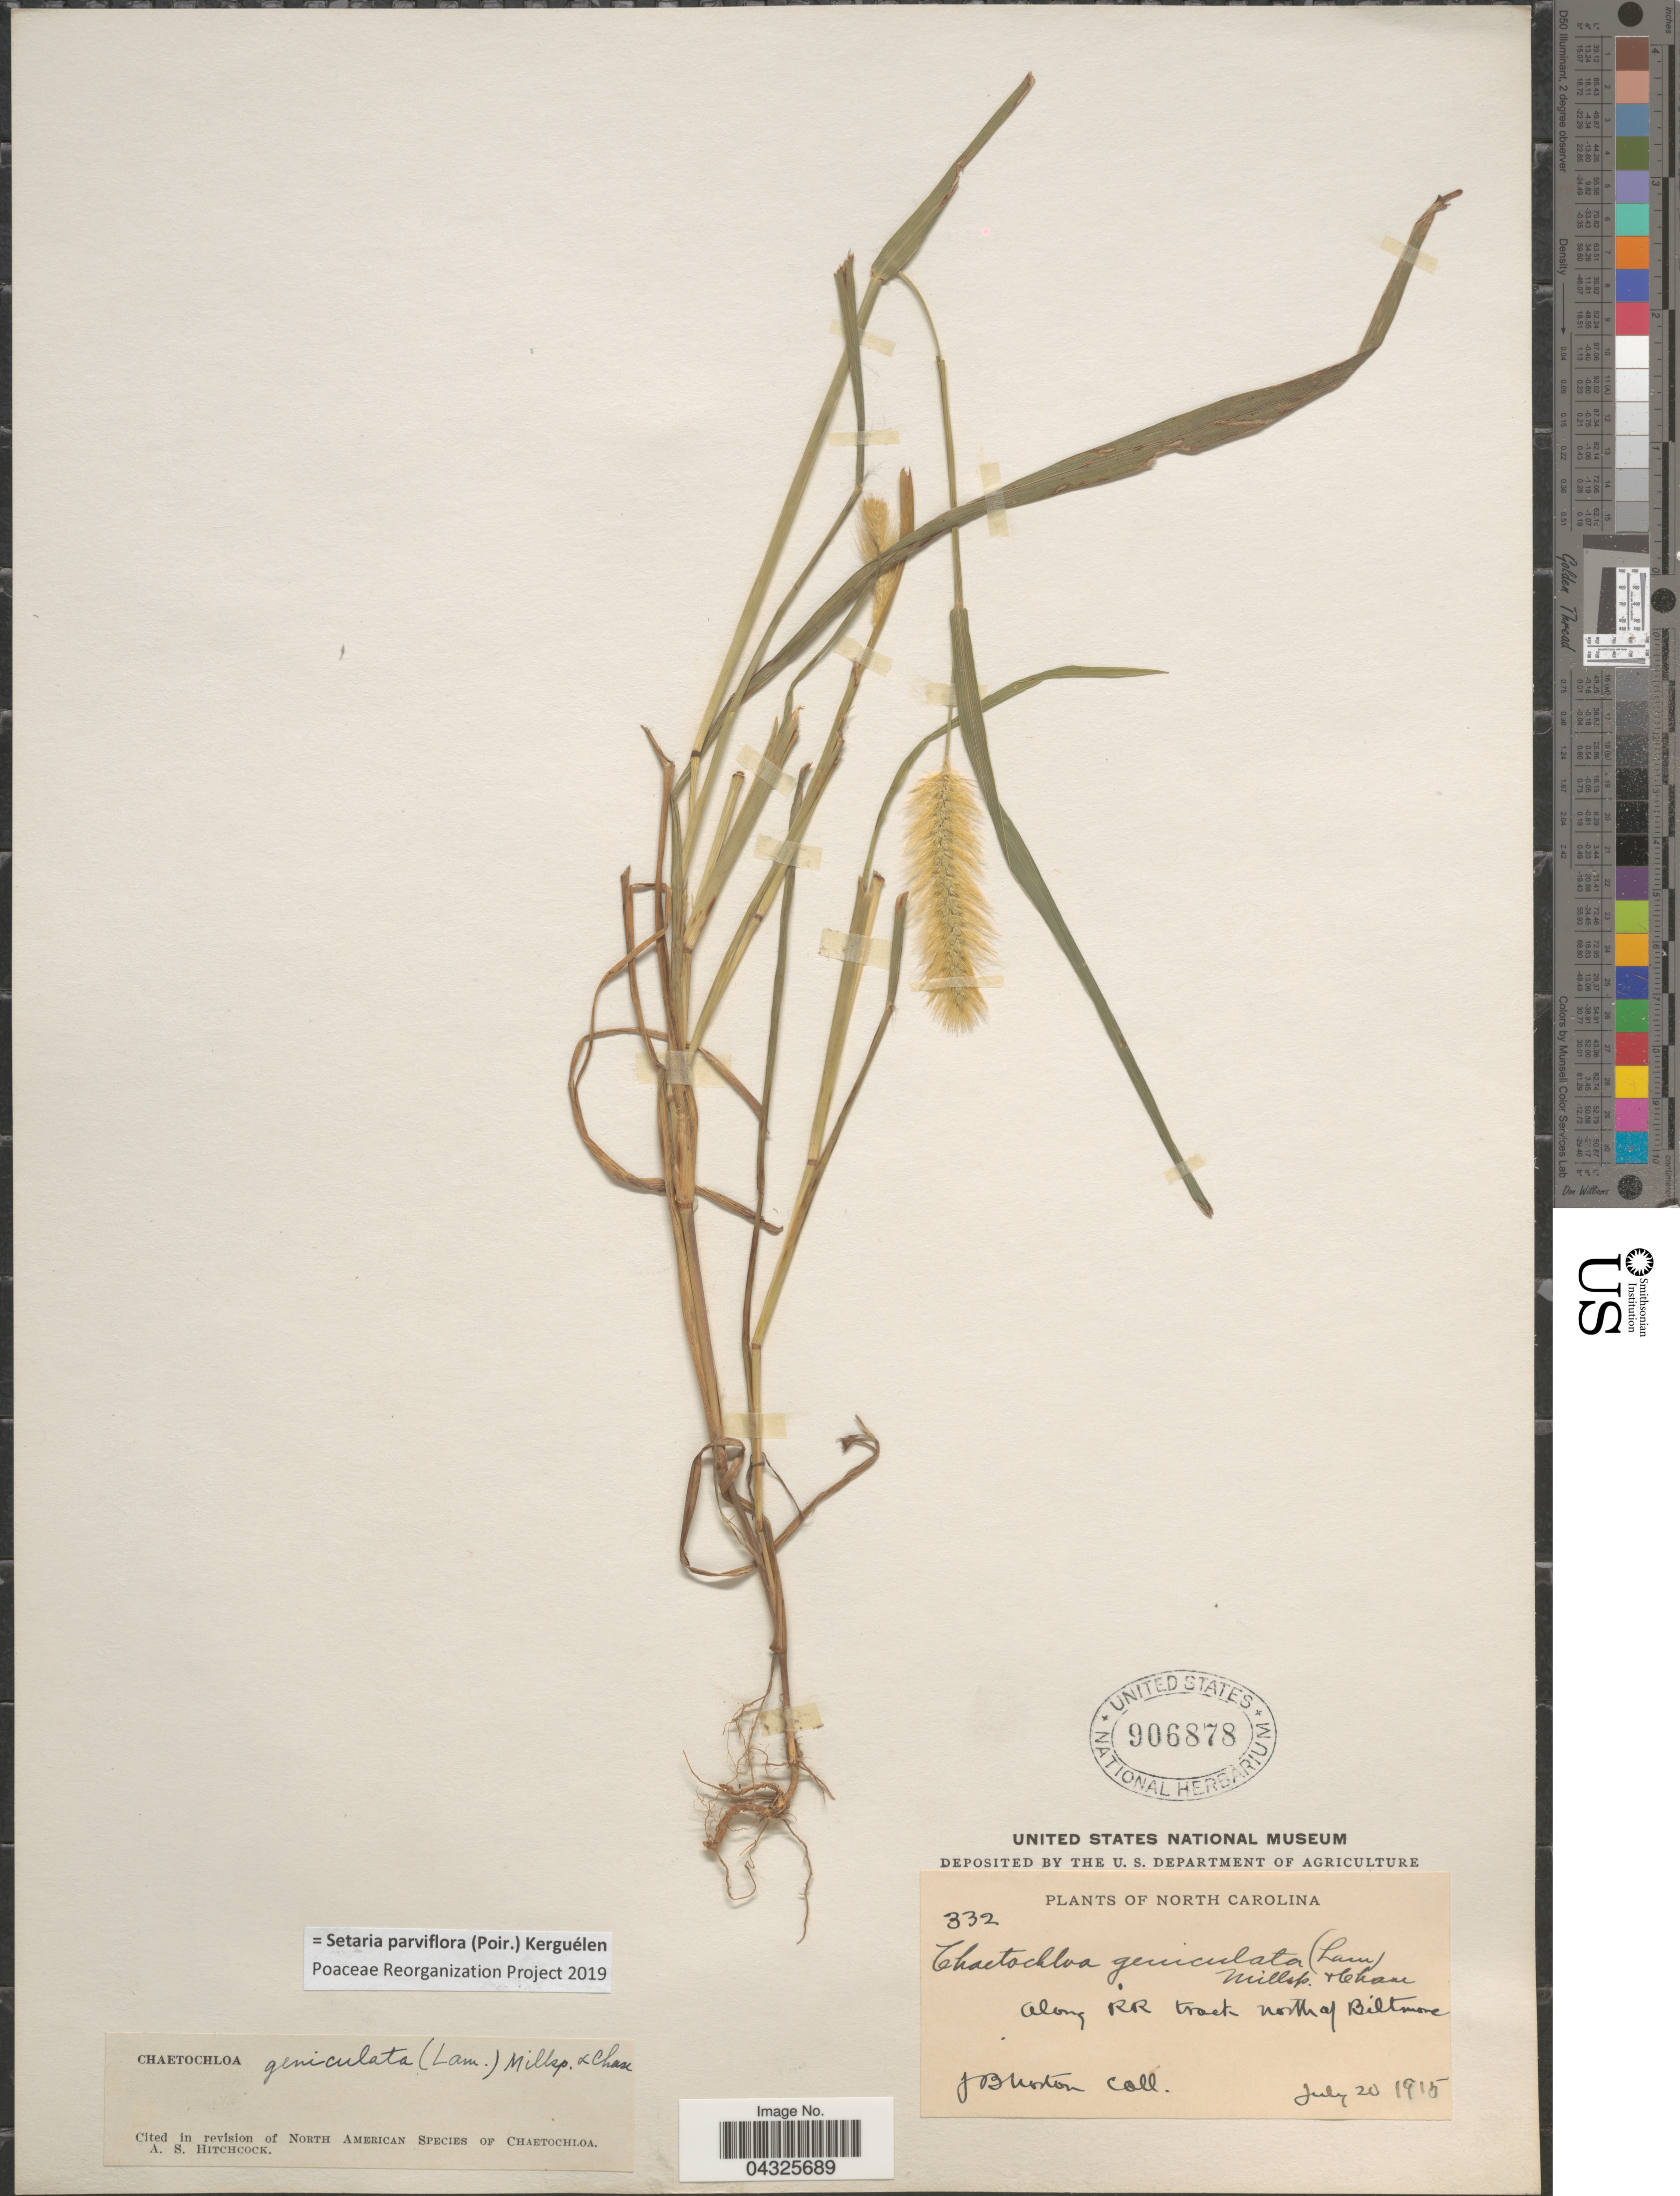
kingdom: Plantae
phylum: Tracheophyta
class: Liliopsida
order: Poales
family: Poaceae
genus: Setaria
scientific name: Setaria parviflora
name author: (Poir.) Kerguélen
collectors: J. Burton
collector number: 332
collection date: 1915-07-20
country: United States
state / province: North Carolina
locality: Along RR track north of Biltmore.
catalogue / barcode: US 906878